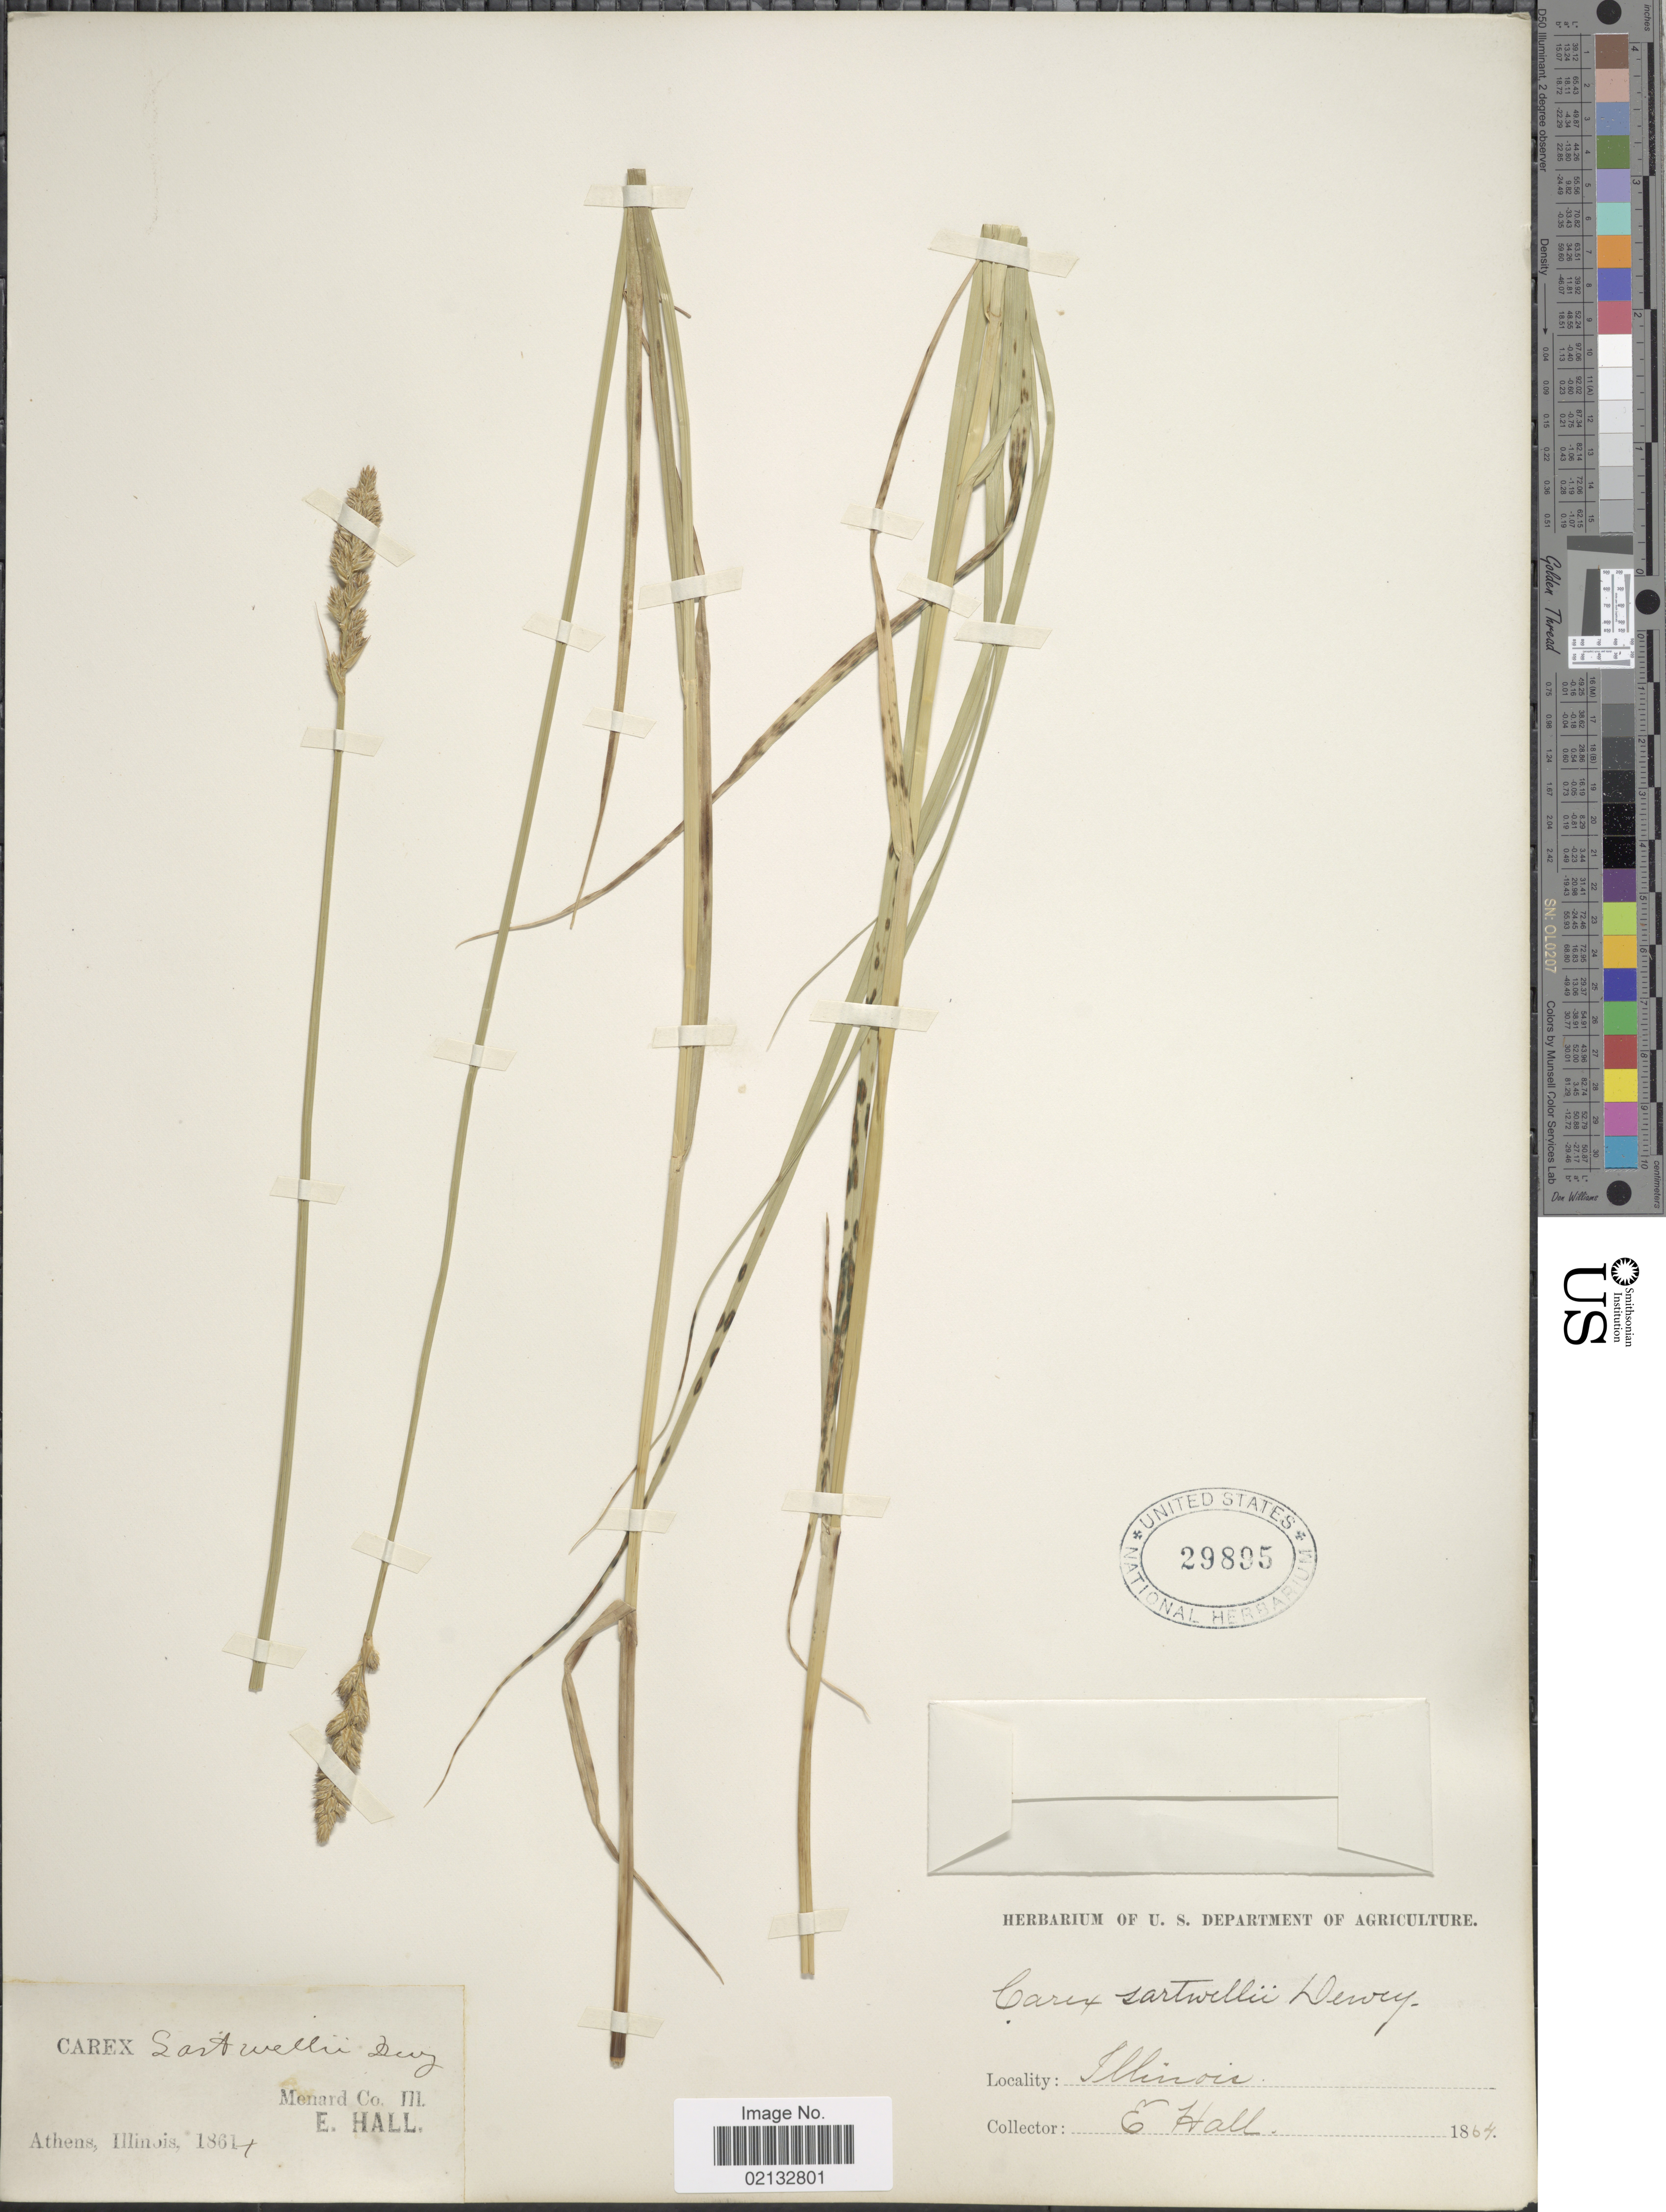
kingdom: Plantae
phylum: Tracheophyta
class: Liliopsida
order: Poales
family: Cyperaceae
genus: Carex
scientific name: Carex sartwellii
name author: Dewey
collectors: E. Hall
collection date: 1864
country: United States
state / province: Illinois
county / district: Menard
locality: Athens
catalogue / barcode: US 29895